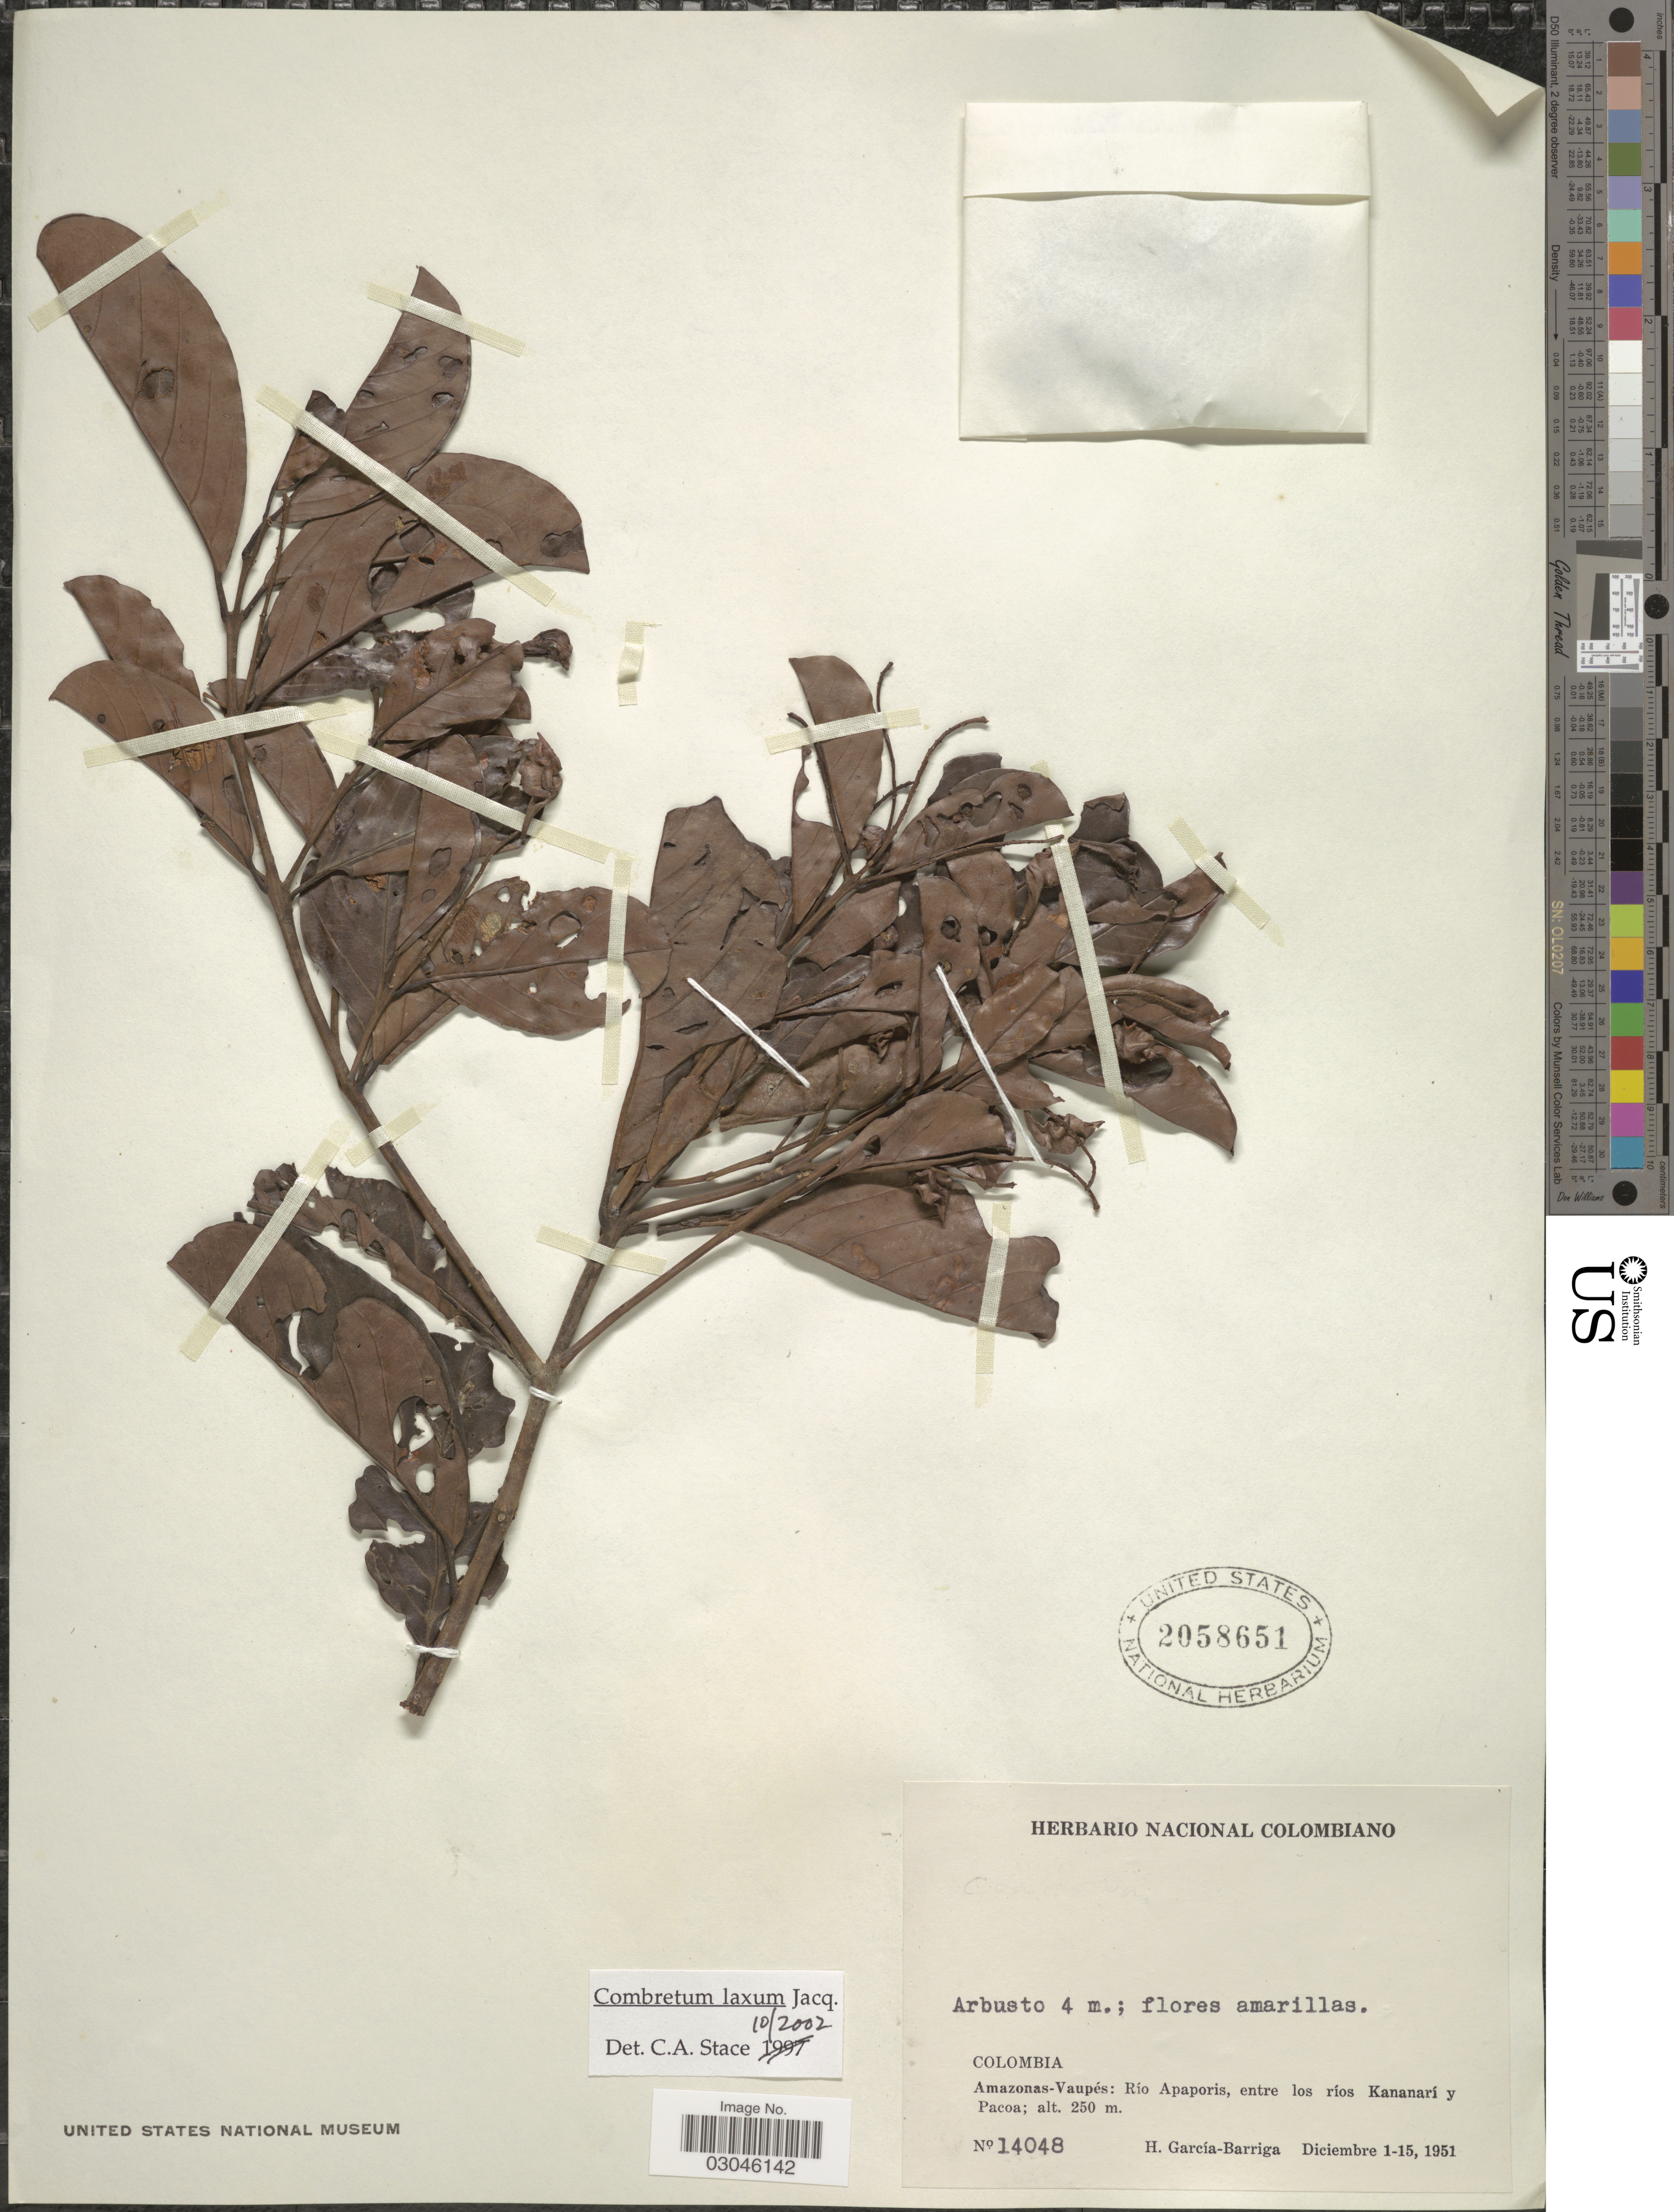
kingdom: Plantae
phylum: Tracheophyta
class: Magnoliopsida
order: Myrtales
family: Combretaceae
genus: Combretum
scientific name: Combretum laxum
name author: Jacq.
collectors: H. García Barriga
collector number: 14048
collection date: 1951-12-01/1951-12-15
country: Colombia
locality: Amazonas-Vaupés: Río Apaporis, entre los ríos Kananarí y Pacoa.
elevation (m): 250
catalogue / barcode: US 2058651